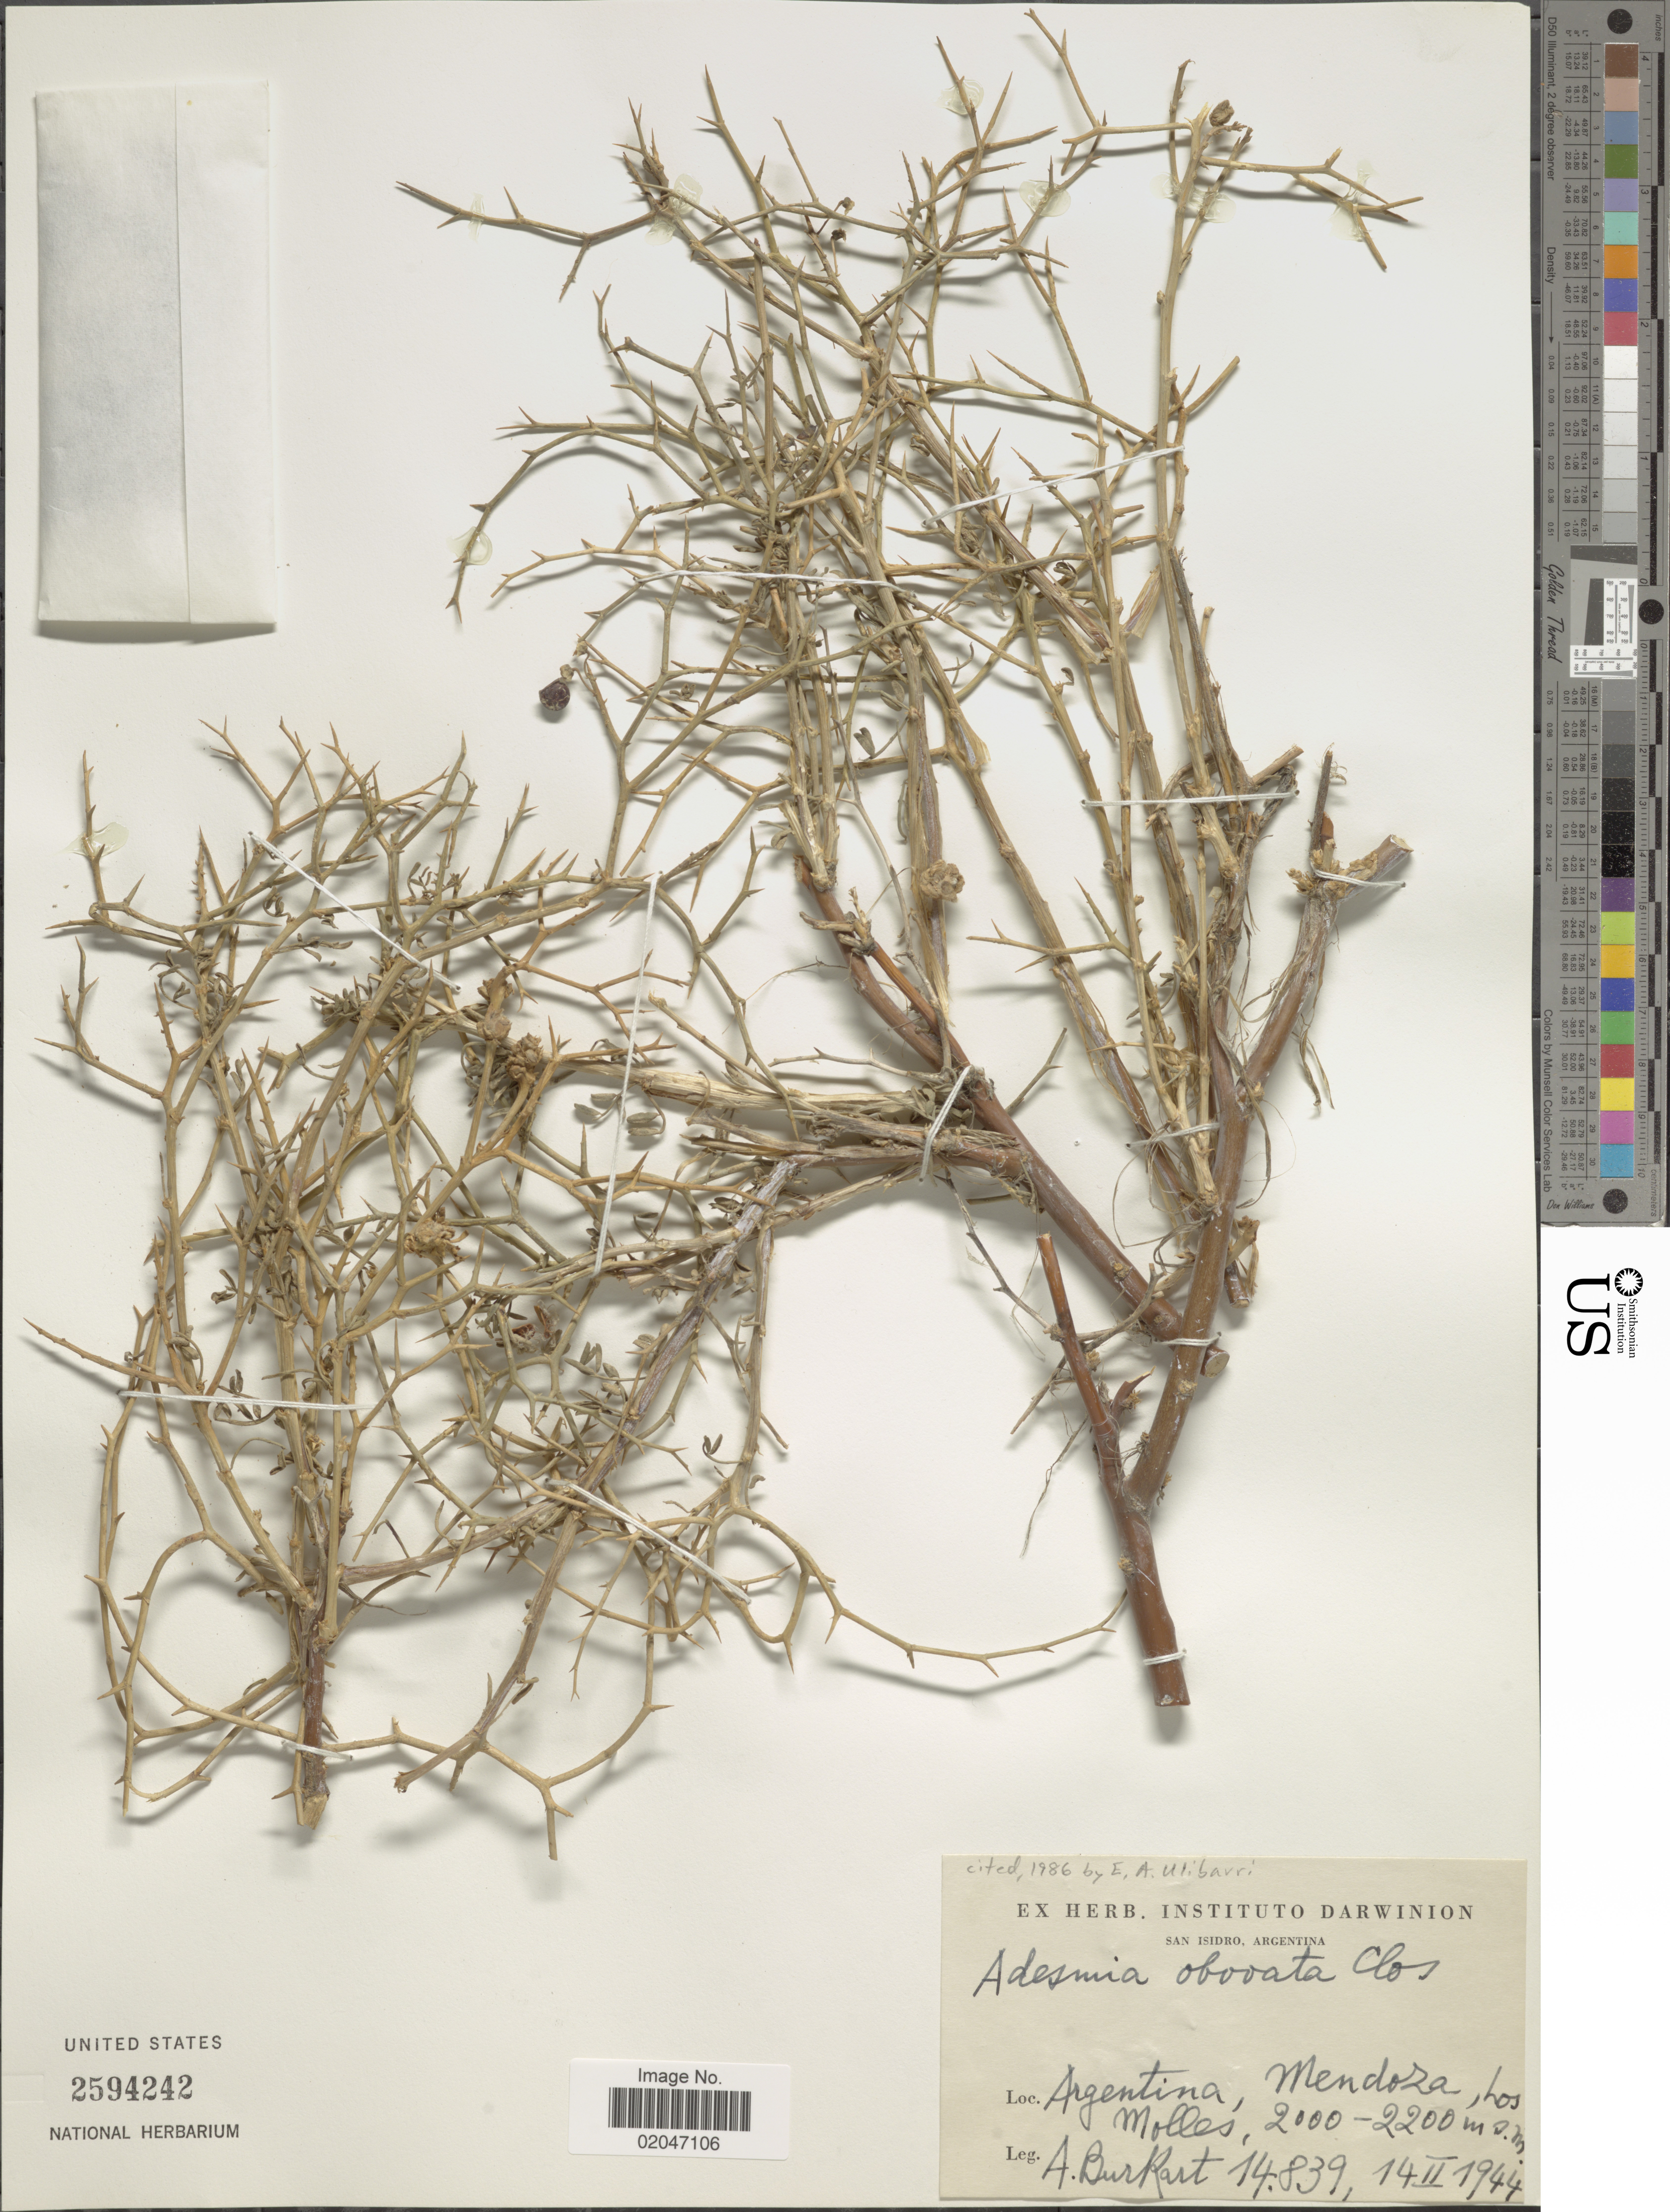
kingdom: Plantae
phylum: Tracheophyta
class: Magnoliopsida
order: Fabales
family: Fabaceae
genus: Adesmia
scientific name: Adesmia obovata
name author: Clos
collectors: A. E. Burkart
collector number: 14839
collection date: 1944-02-14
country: Argentina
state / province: Mendoza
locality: Los Molles.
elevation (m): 2000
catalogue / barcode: US 2594242